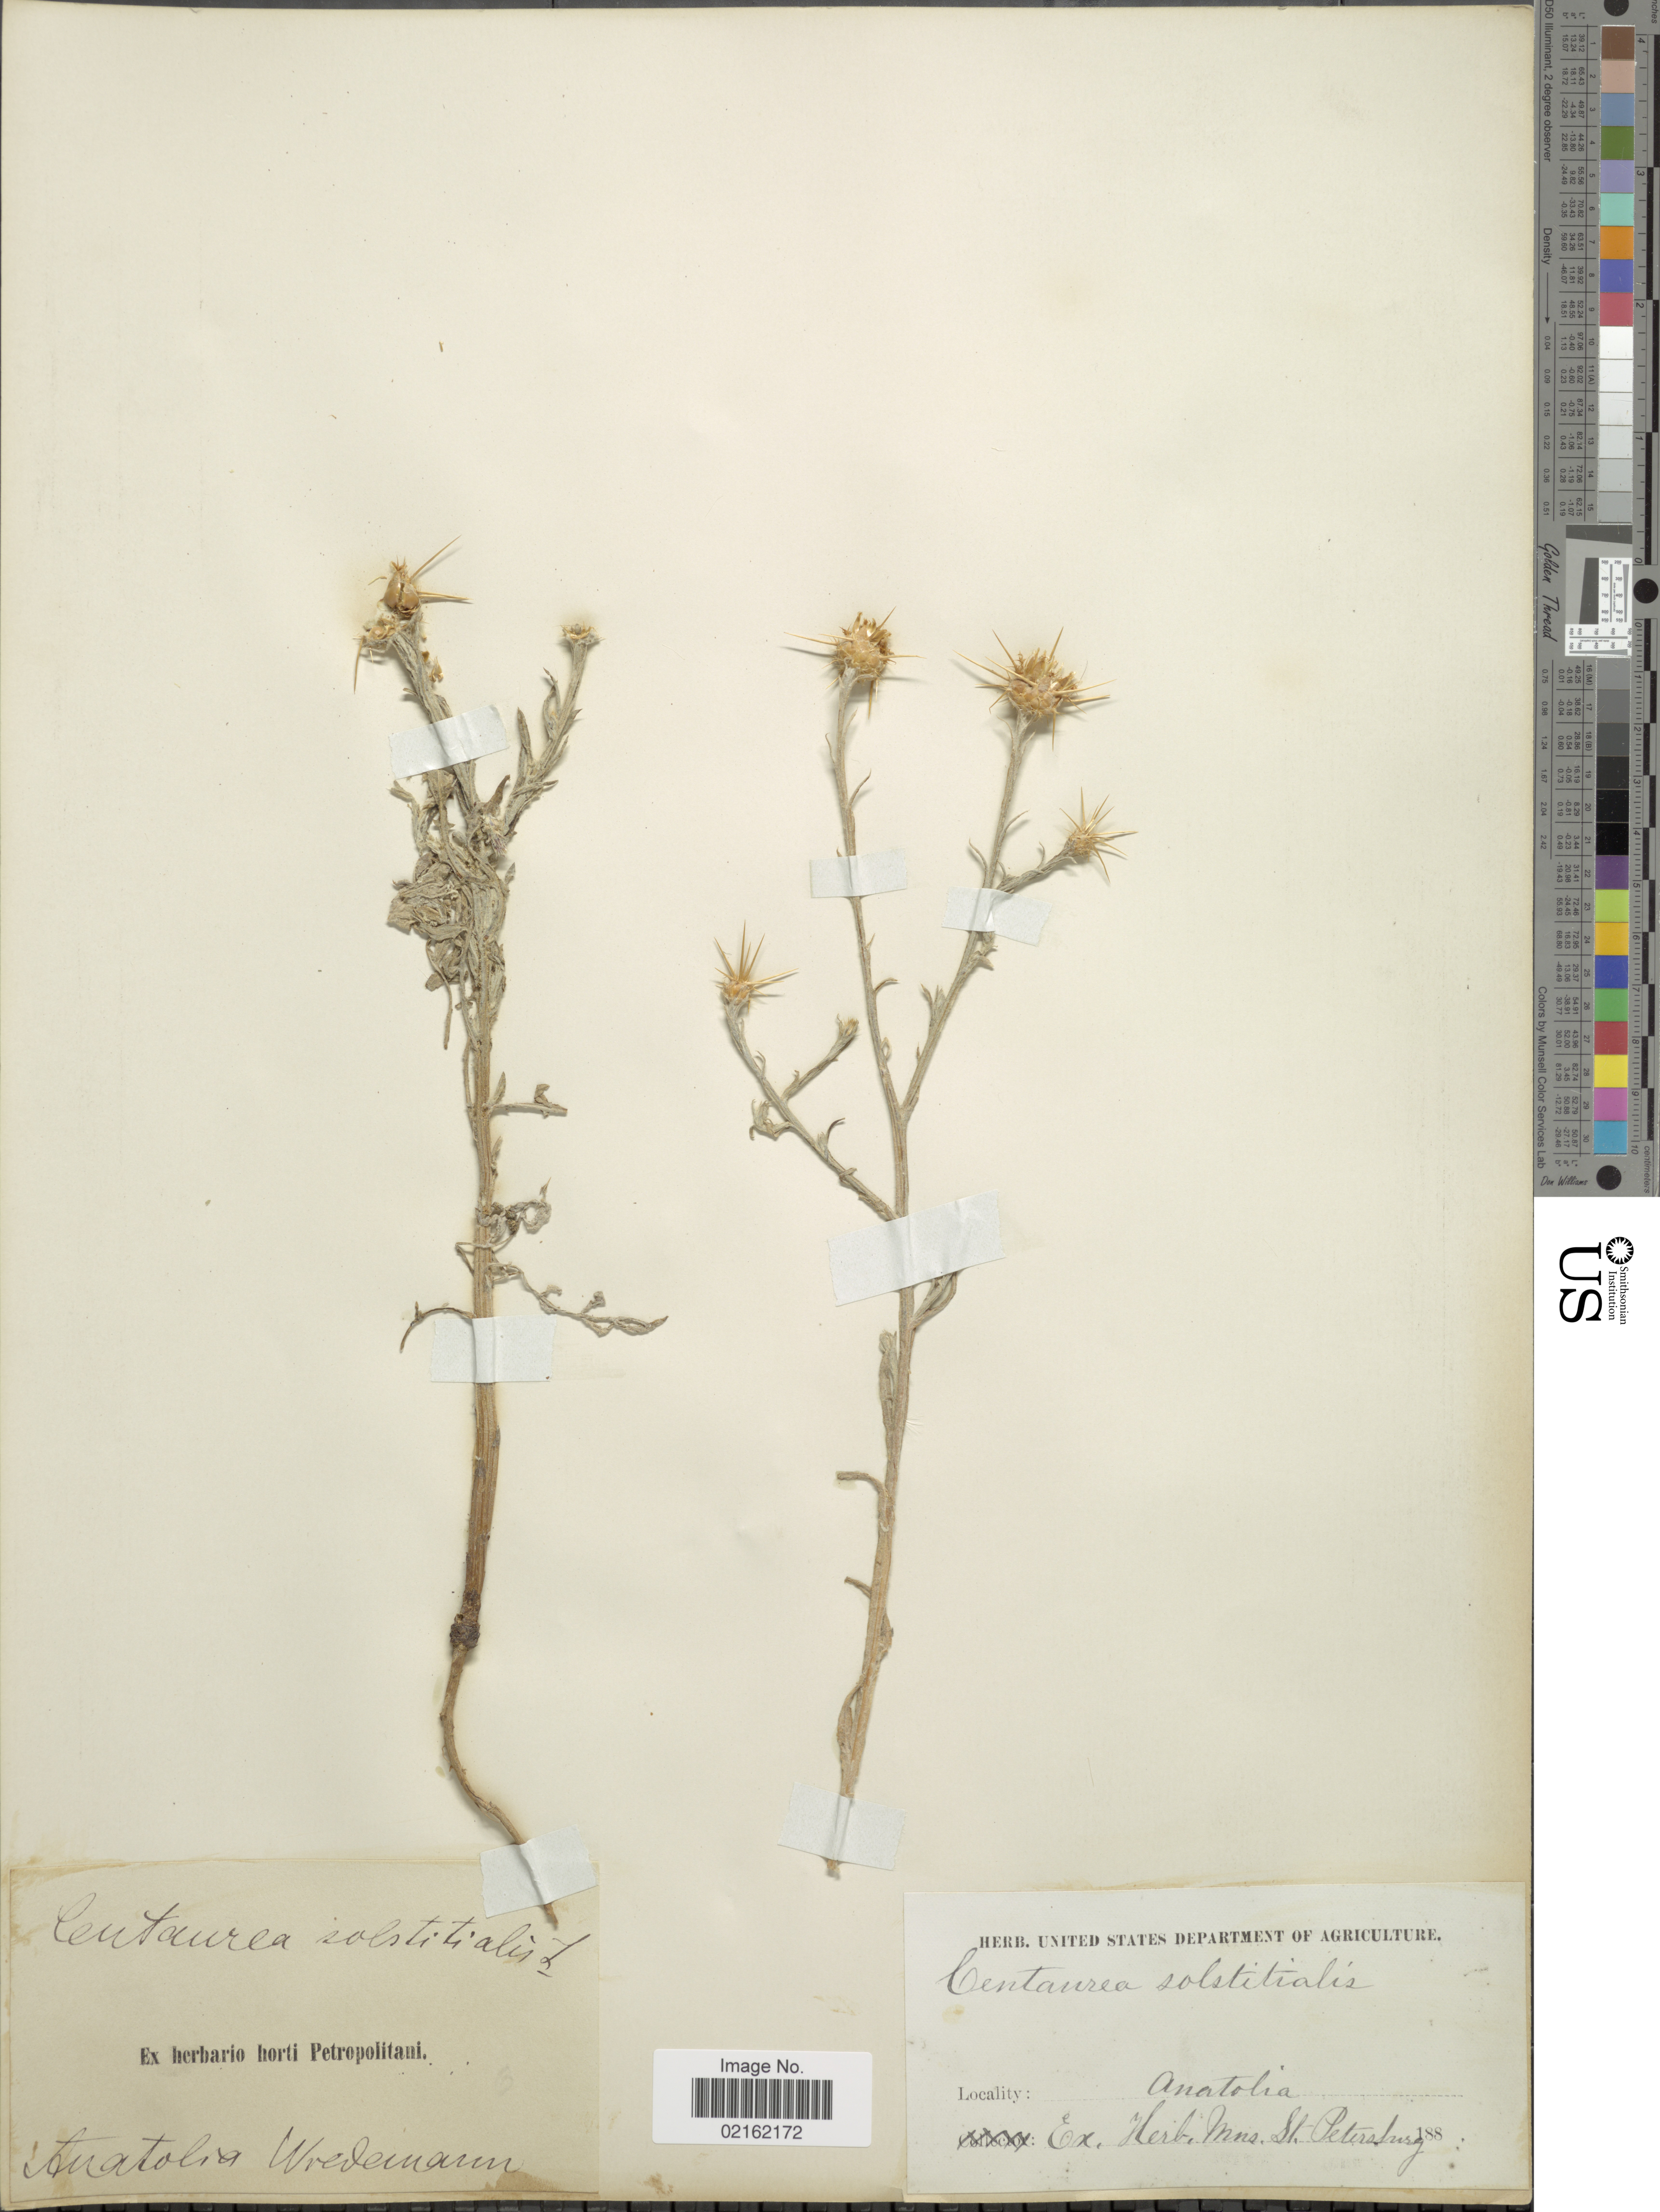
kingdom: Plantae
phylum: Tracheophyta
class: Magnoliopsida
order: Asterales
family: Asteraceae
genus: Centaurea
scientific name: Centaurea solstitialis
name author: L.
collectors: -. Wiedermann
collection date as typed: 188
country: Turkey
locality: Anatolia